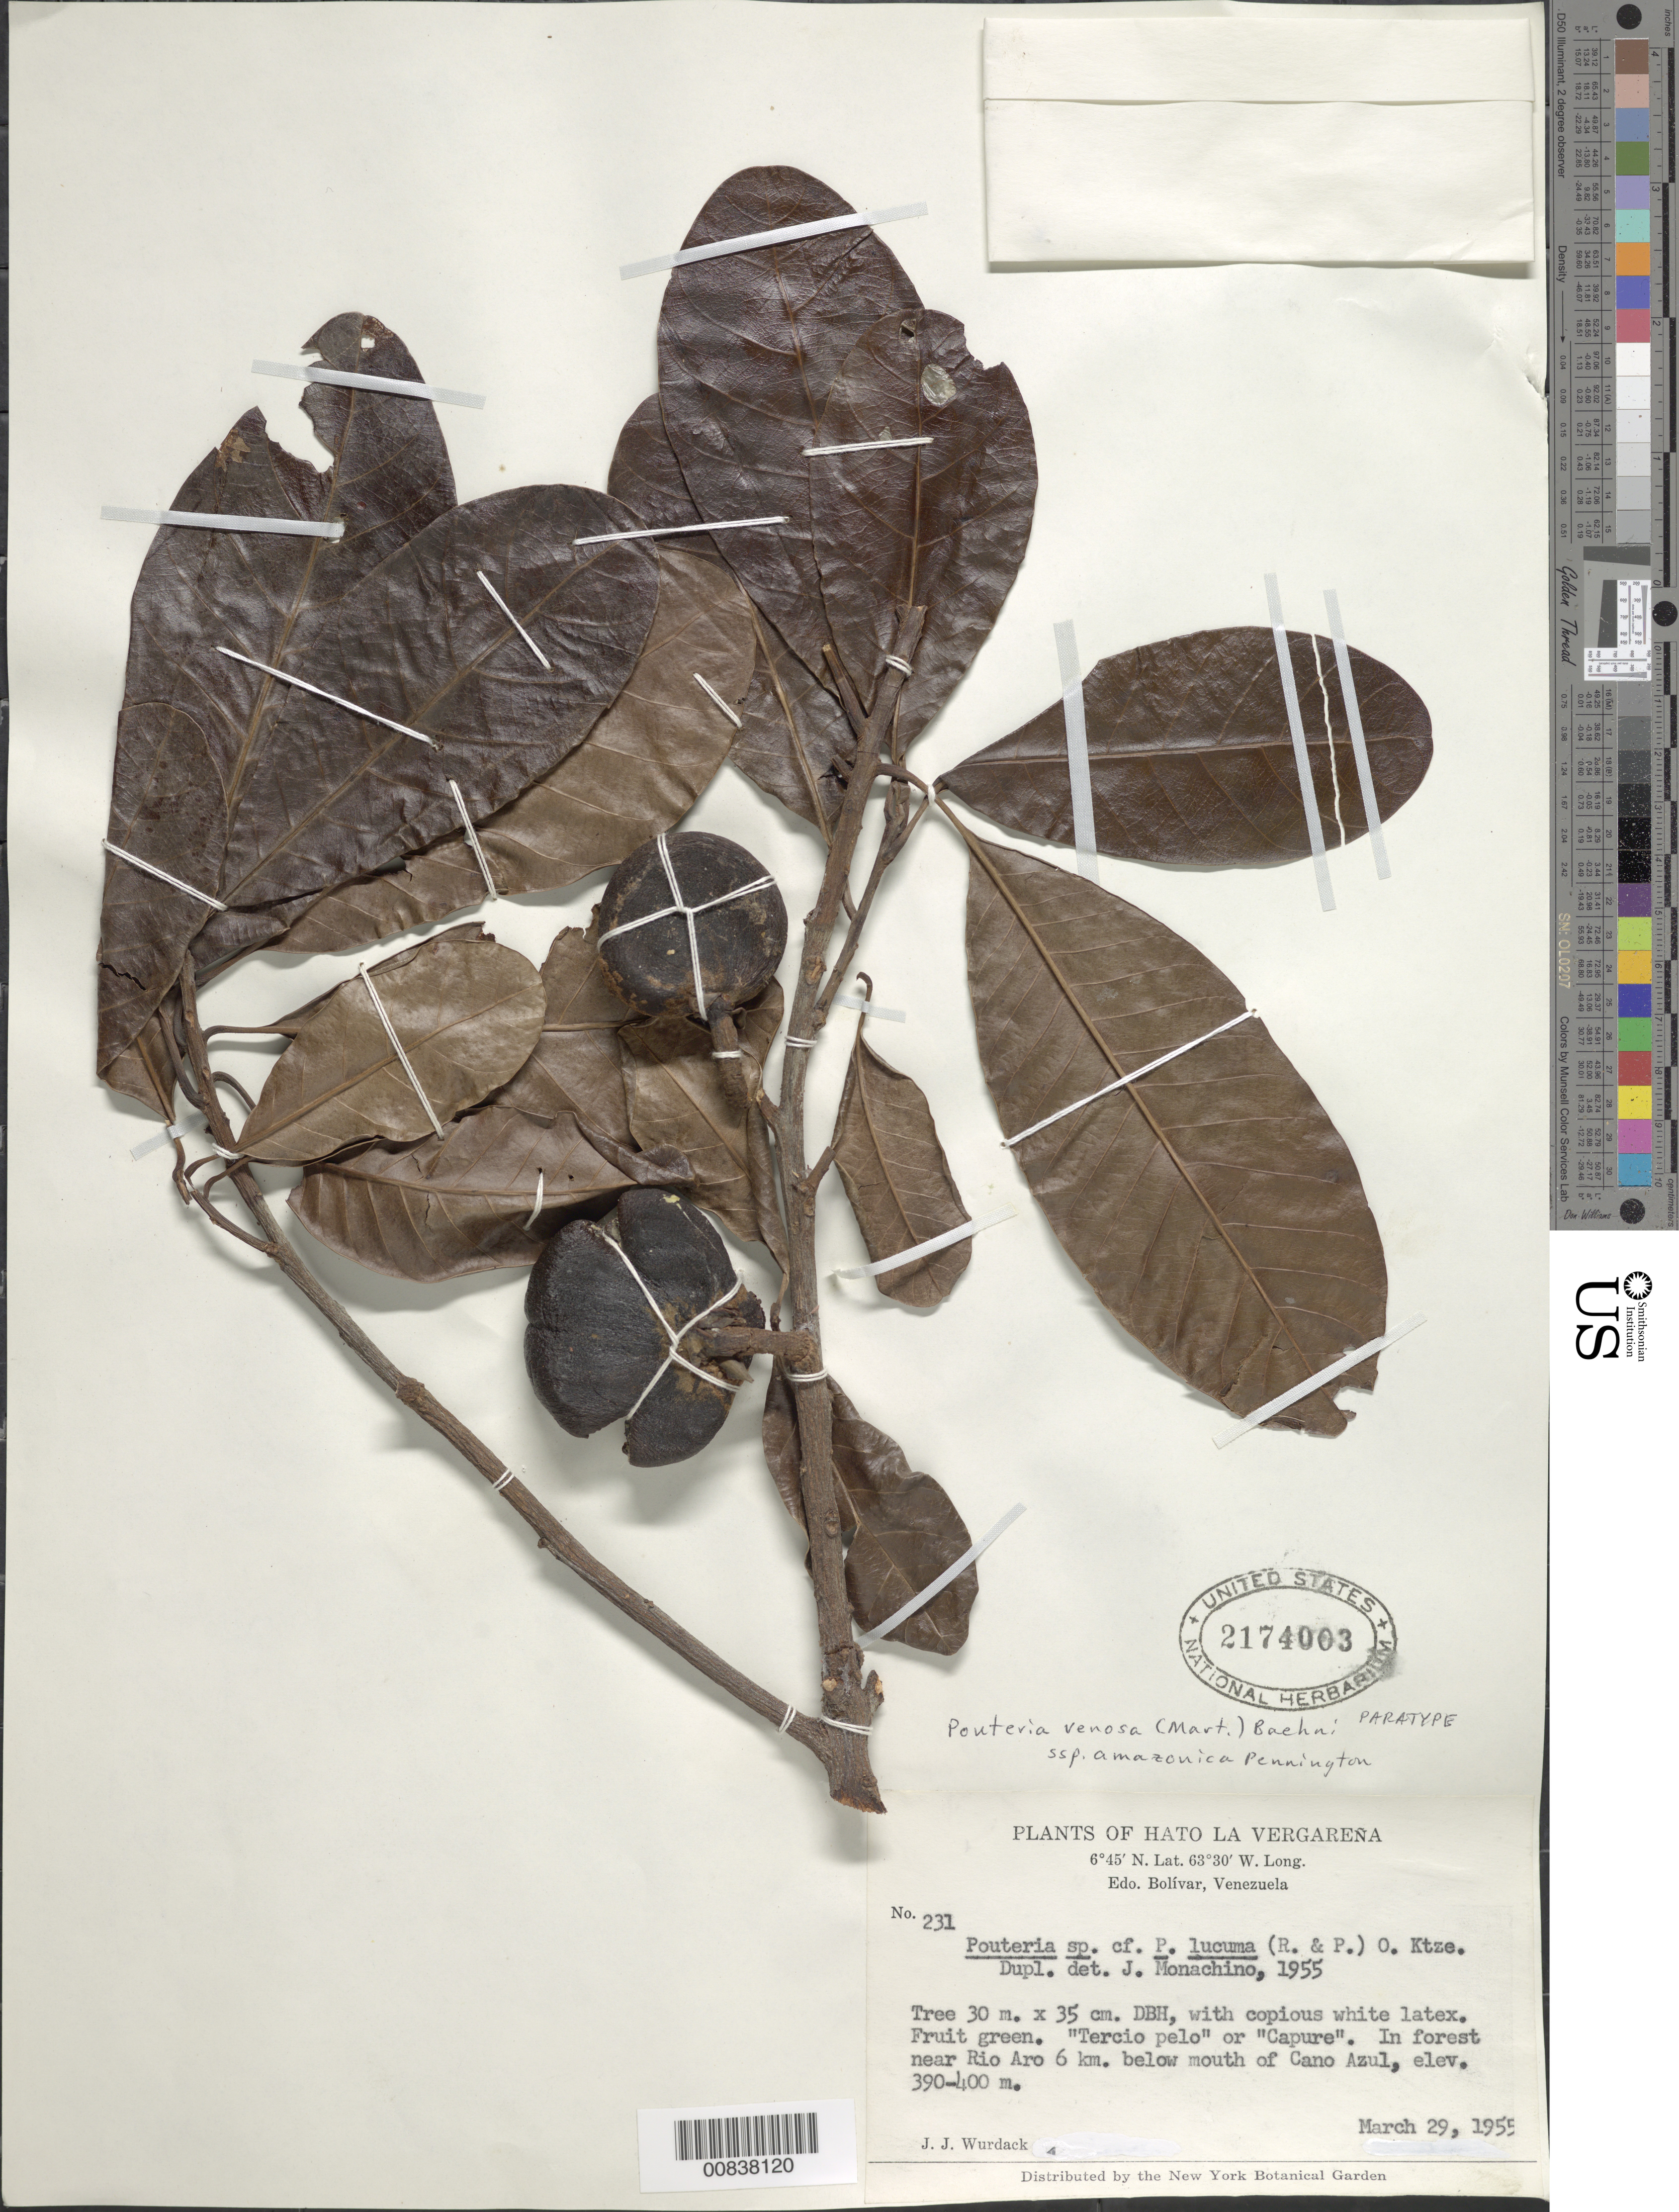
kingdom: Plantae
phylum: Tracheophyta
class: Magnoliopsida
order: Ericales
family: Sapotaceae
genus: Pouteria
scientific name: Pouteria venosa subsp. amazonica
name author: T.D. Penn.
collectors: J. J. Wurdack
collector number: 231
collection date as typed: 29-Mar-55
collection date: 1955-03-29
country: Venezuela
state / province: Bolívar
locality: Hato La Vergareña, Río Aro, 6 km below mouth of Caño Azul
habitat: Forest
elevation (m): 390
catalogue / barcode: US 2174003